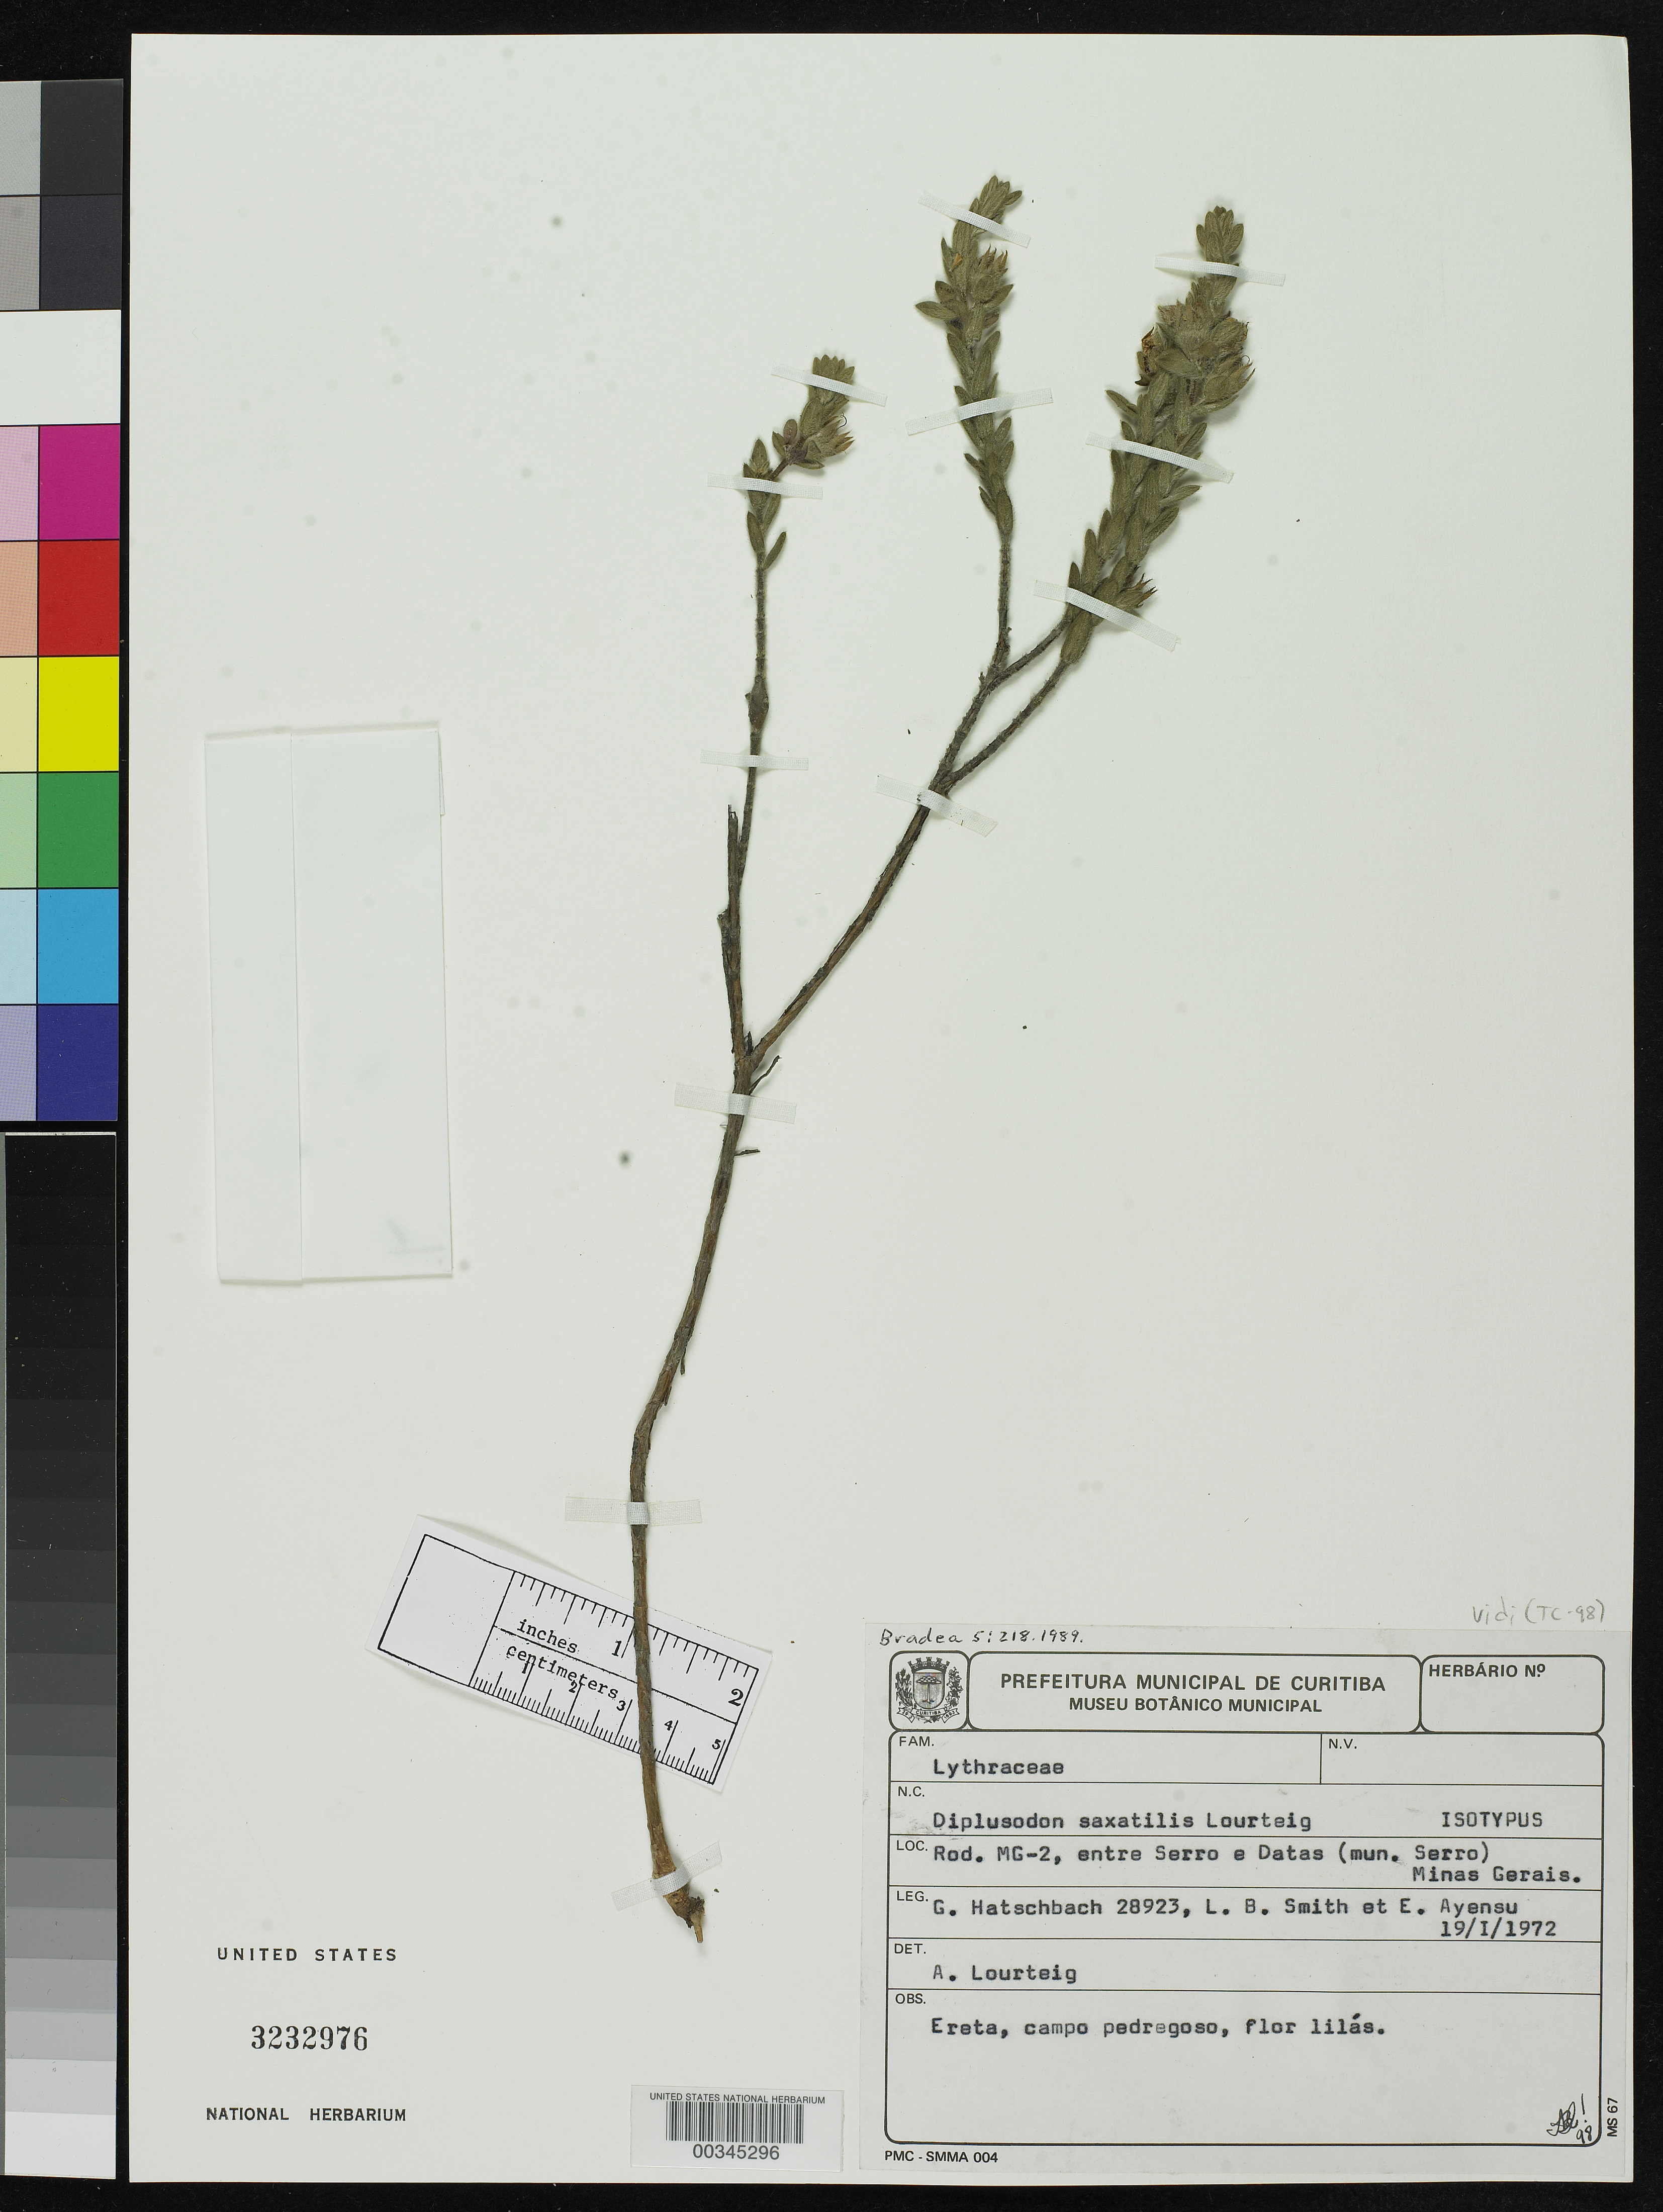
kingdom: Plantae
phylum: Tracheophyta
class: Magnoliopsida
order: Myrtales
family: Lythraceae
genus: Diplusodon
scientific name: Diplusodon saxatilis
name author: Lourteig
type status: Isotype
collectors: G. Hatschbach, L. Smith & E. S. Ayensu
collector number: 28923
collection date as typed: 19 Jan 1972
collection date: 1972-01-19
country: Brazil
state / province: Minas Gerais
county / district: Sêrro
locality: Rod. MG-2, between Serro and Datas.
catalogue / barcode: US 3232976